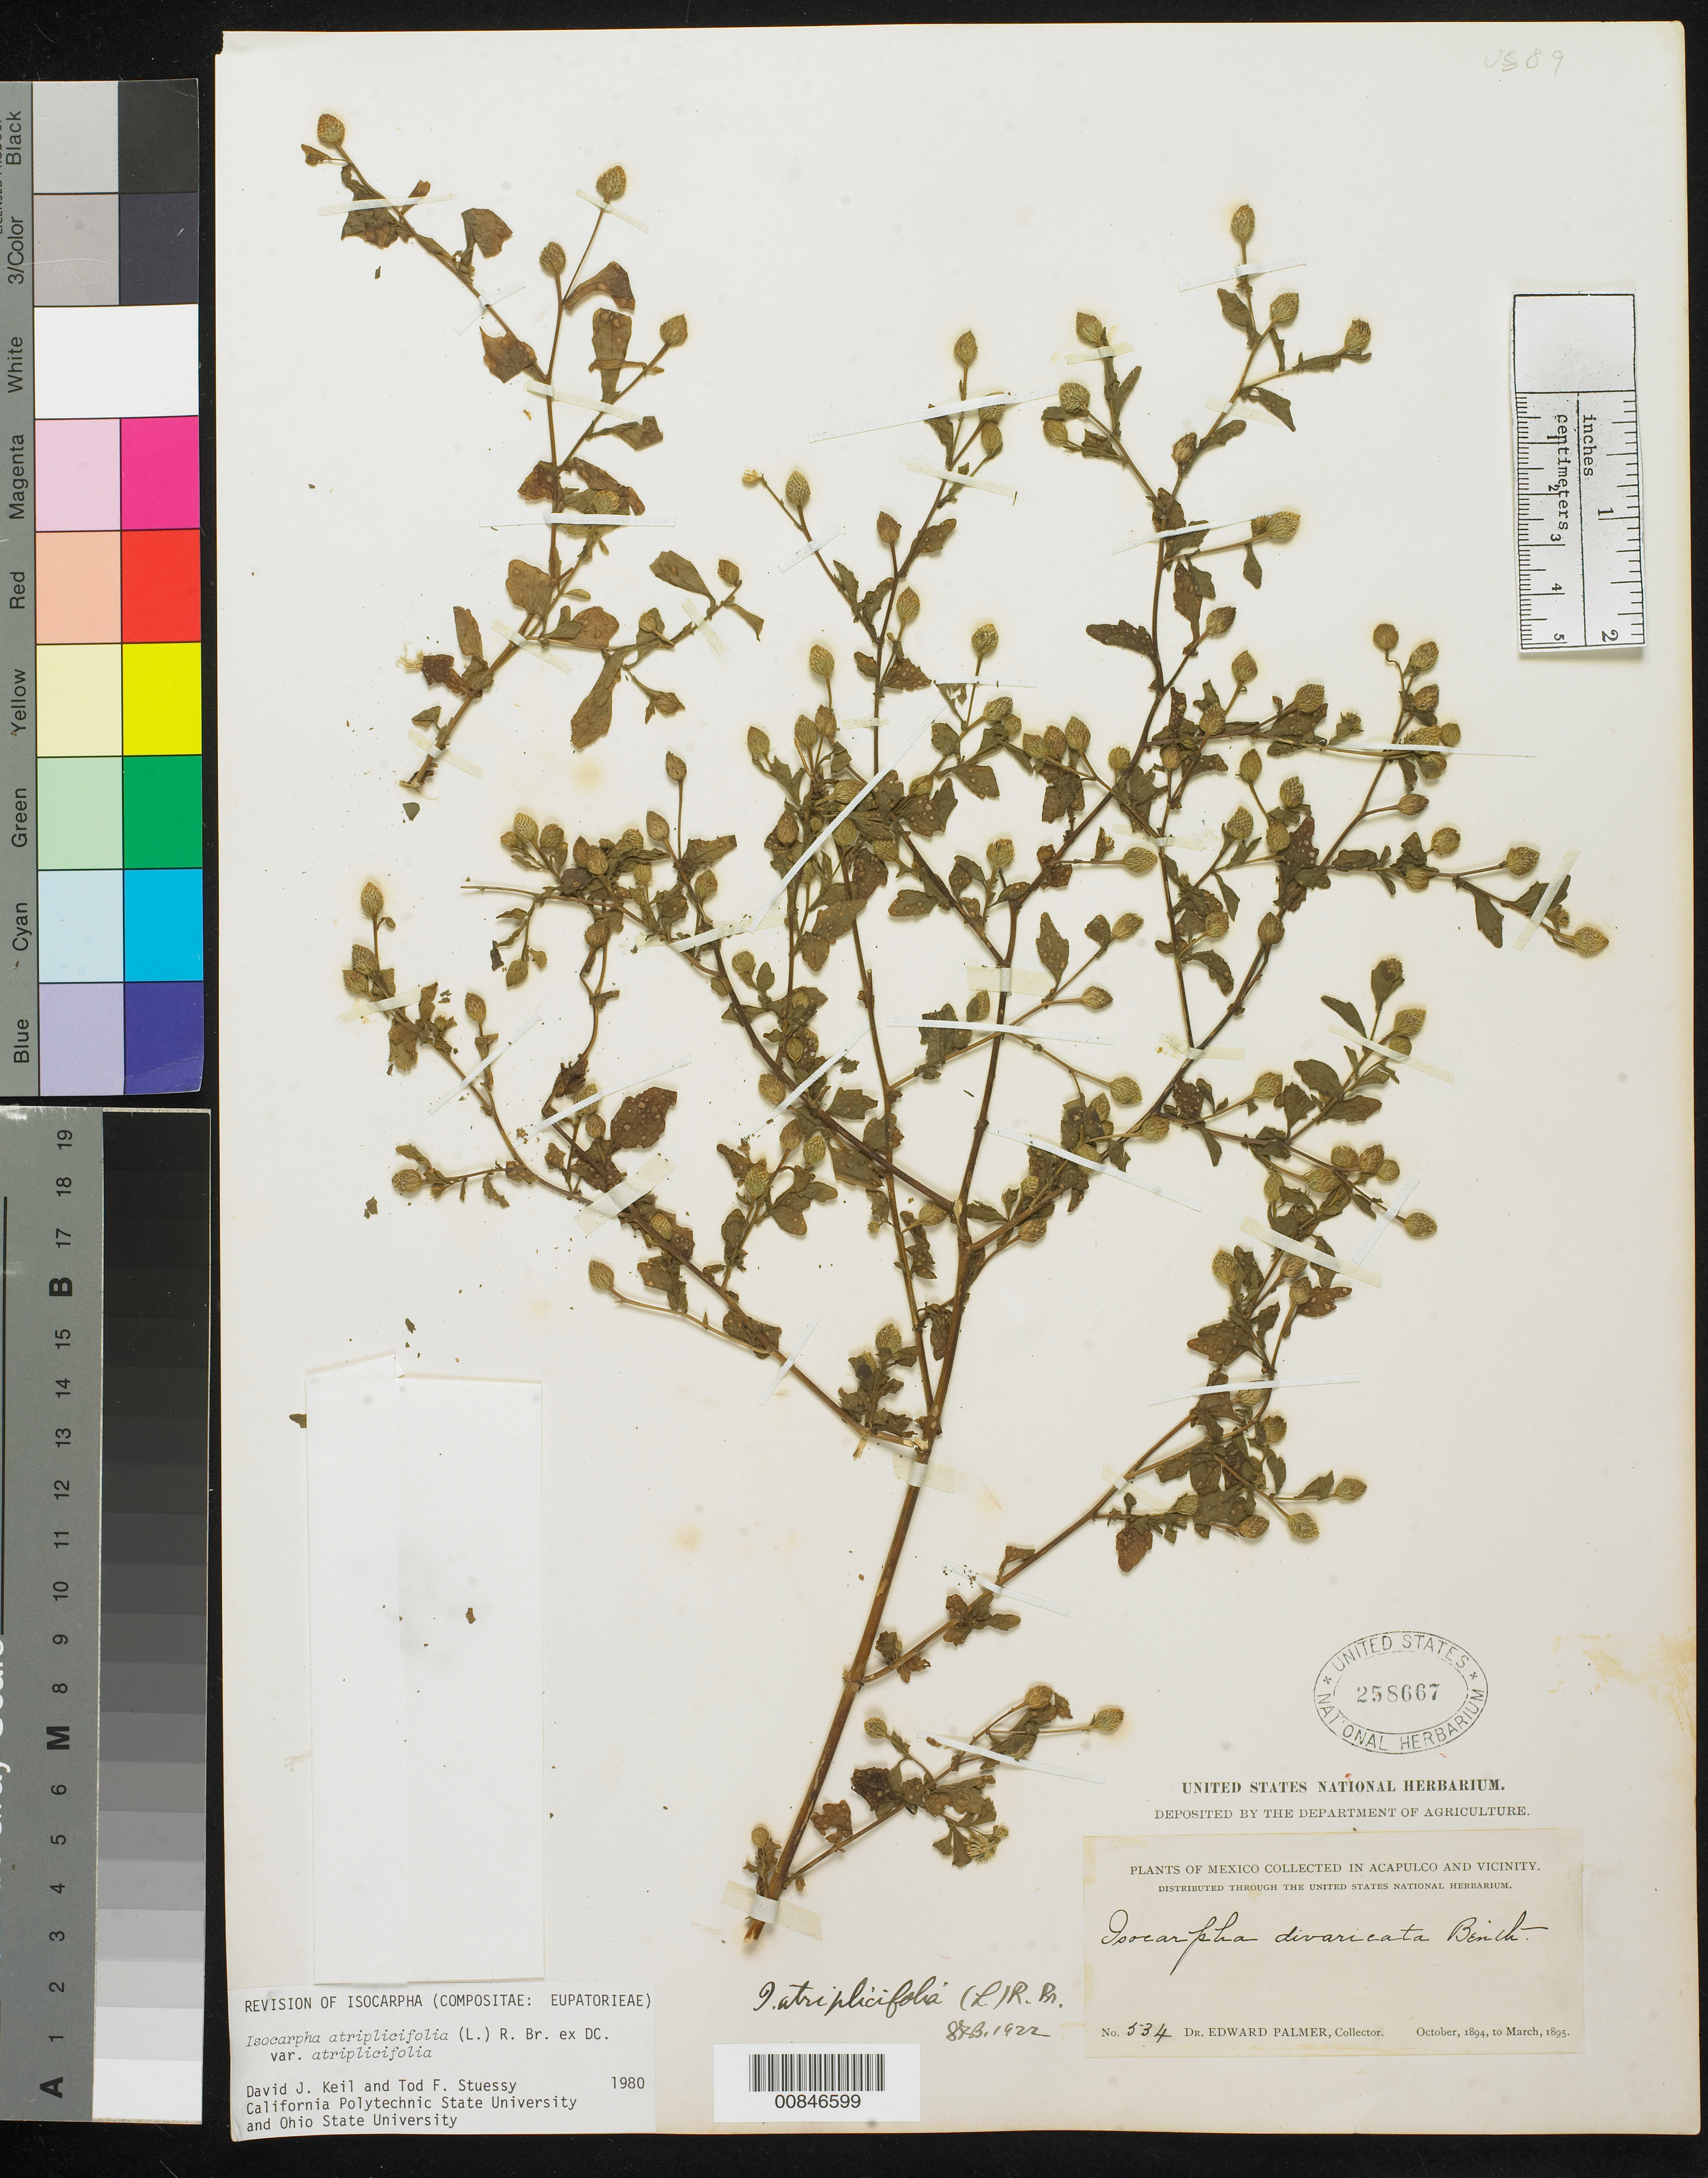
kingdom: Plantae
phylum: Tracheophyta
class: Magnoliopsida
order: Asterales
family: Asteraceae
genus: Isocarpha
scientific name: Isocarpha atriplicifolia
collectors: E. Palmer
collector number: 534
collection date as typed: Oct 1894 to -- Mar 1895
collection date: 1894-10/1895-03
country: Mexico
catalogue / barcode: US 258667